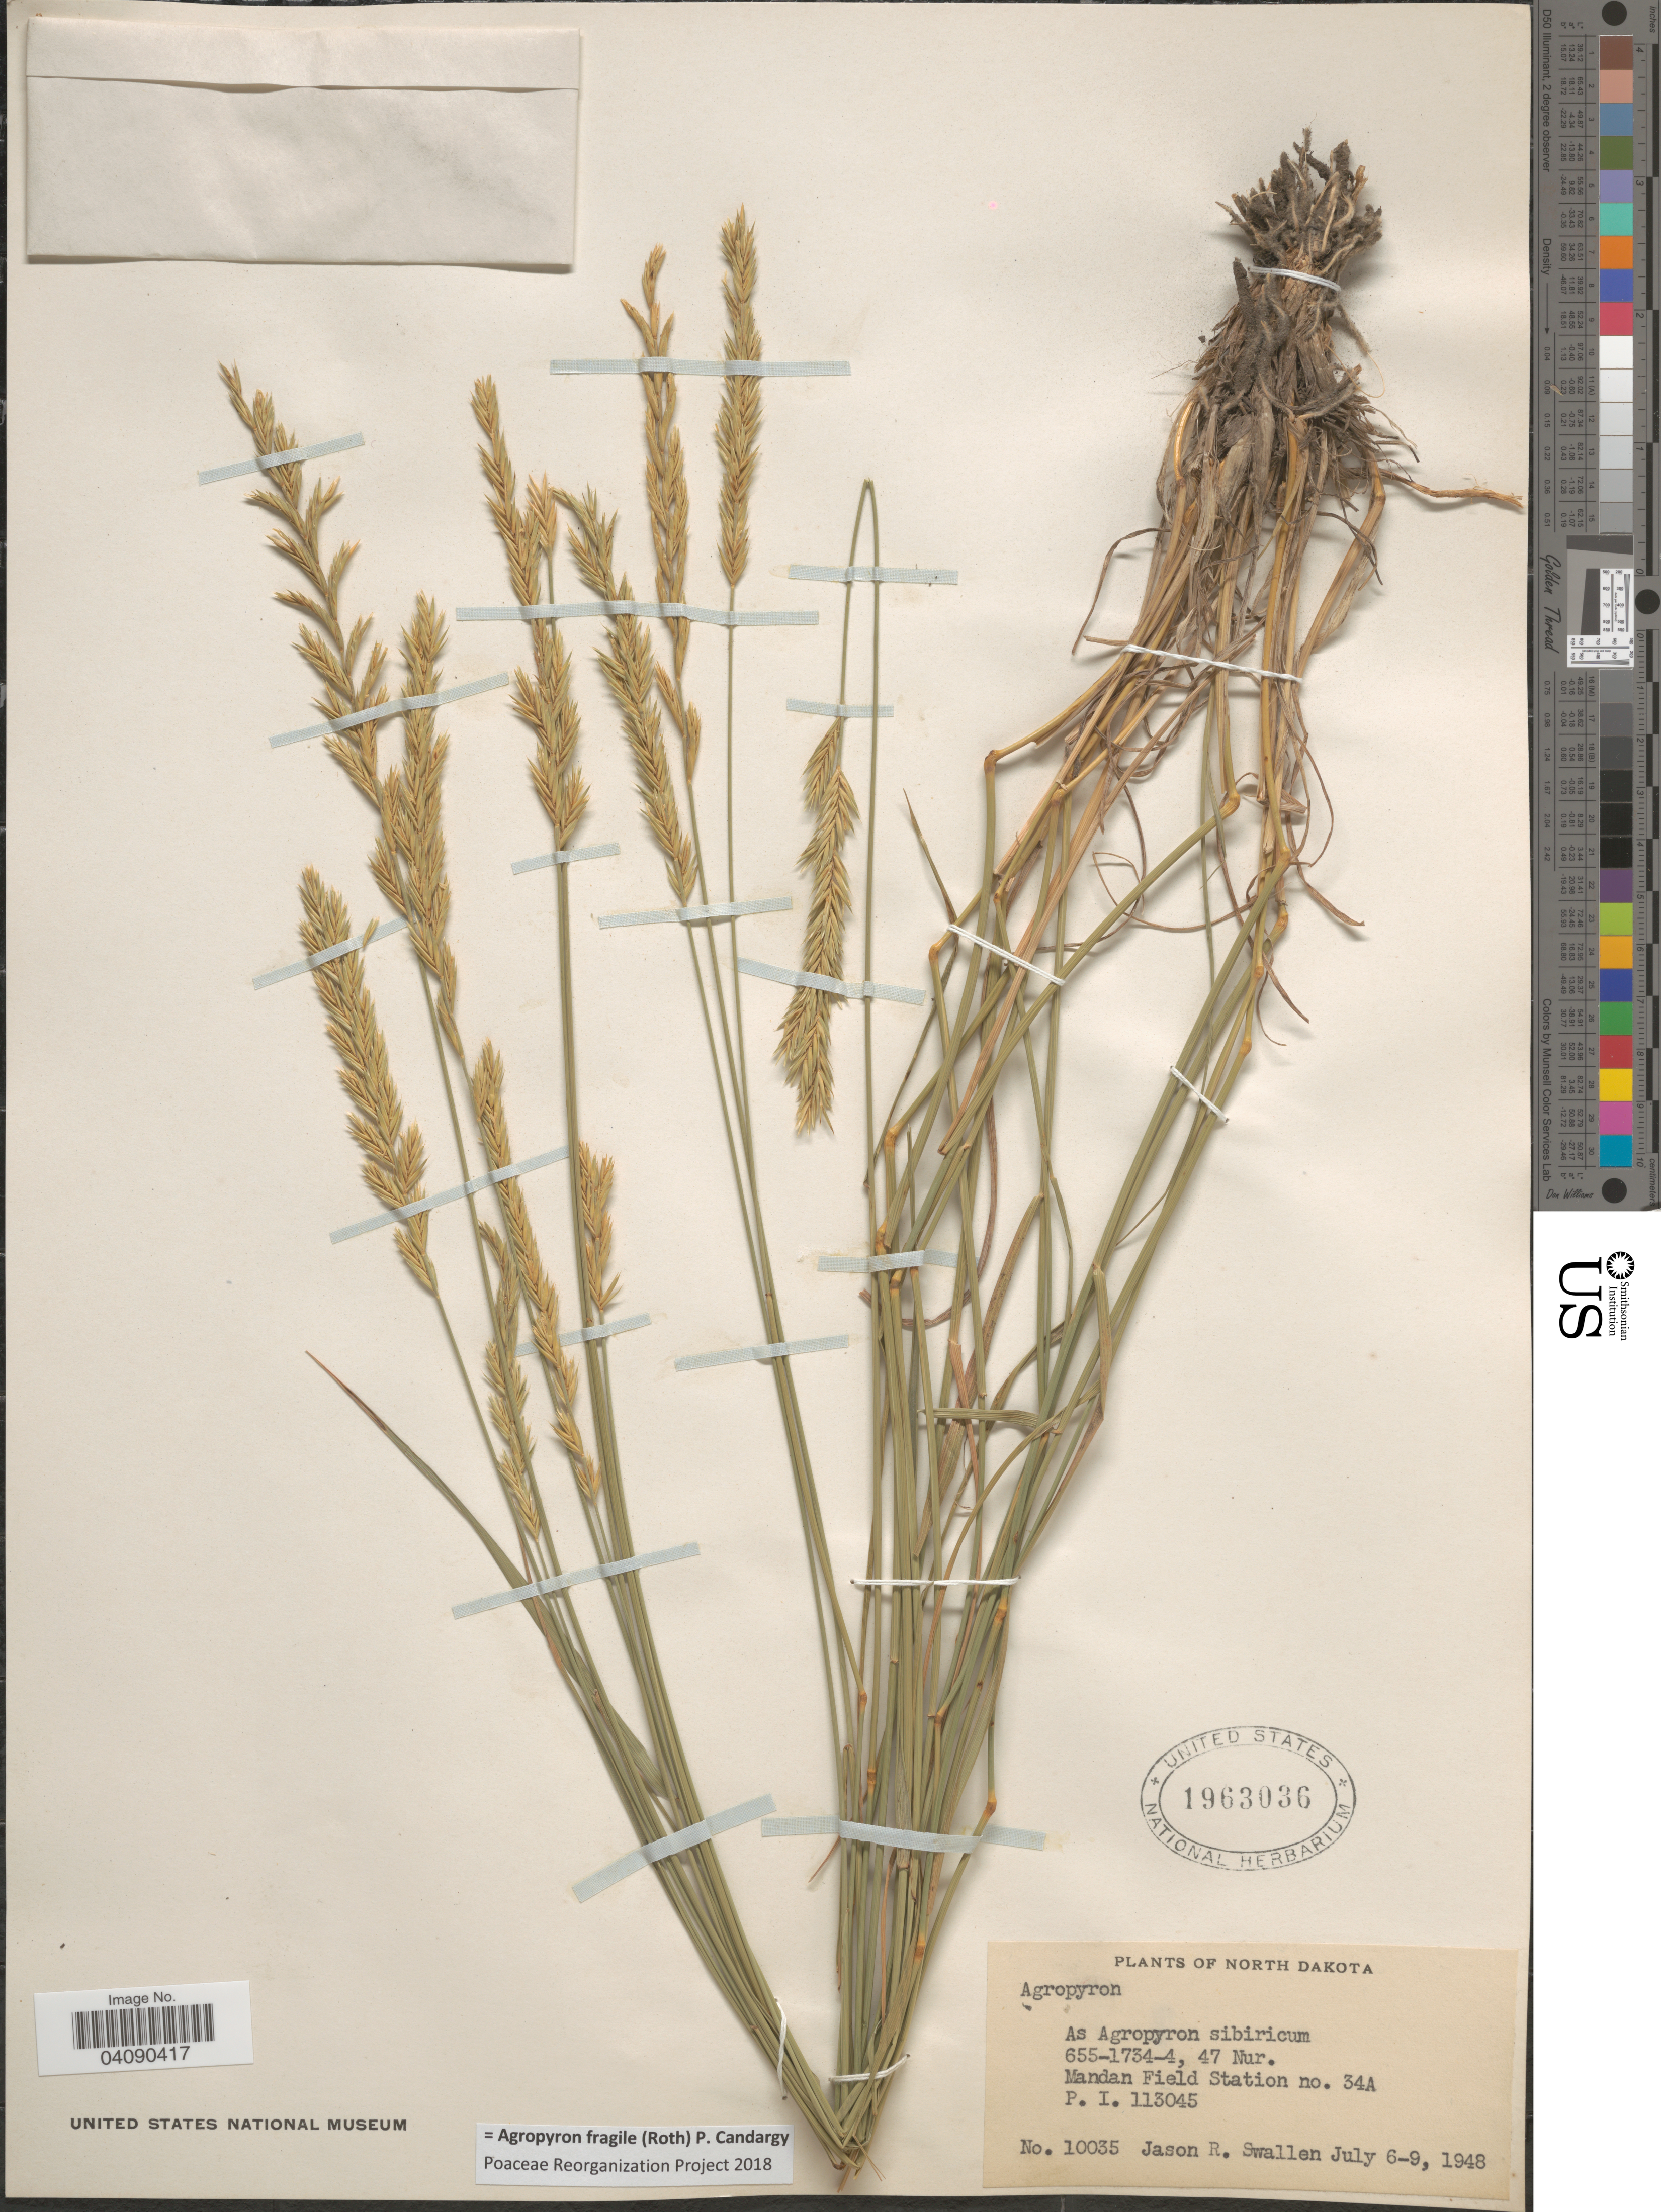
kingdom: Plantae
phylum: Tracheophyta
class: Liliopsida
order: Poales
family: Poaceae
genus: Agropyron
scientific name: Agropyron fragile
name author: (Roth) Candargy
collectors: J. R. Swallen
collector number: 10035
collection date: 1948-07-06/1948-07-09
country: United States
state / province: Washington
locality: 655-1734-7, 47 Nur. Mandan Field Station no. 34A.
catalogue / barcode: US 1963036